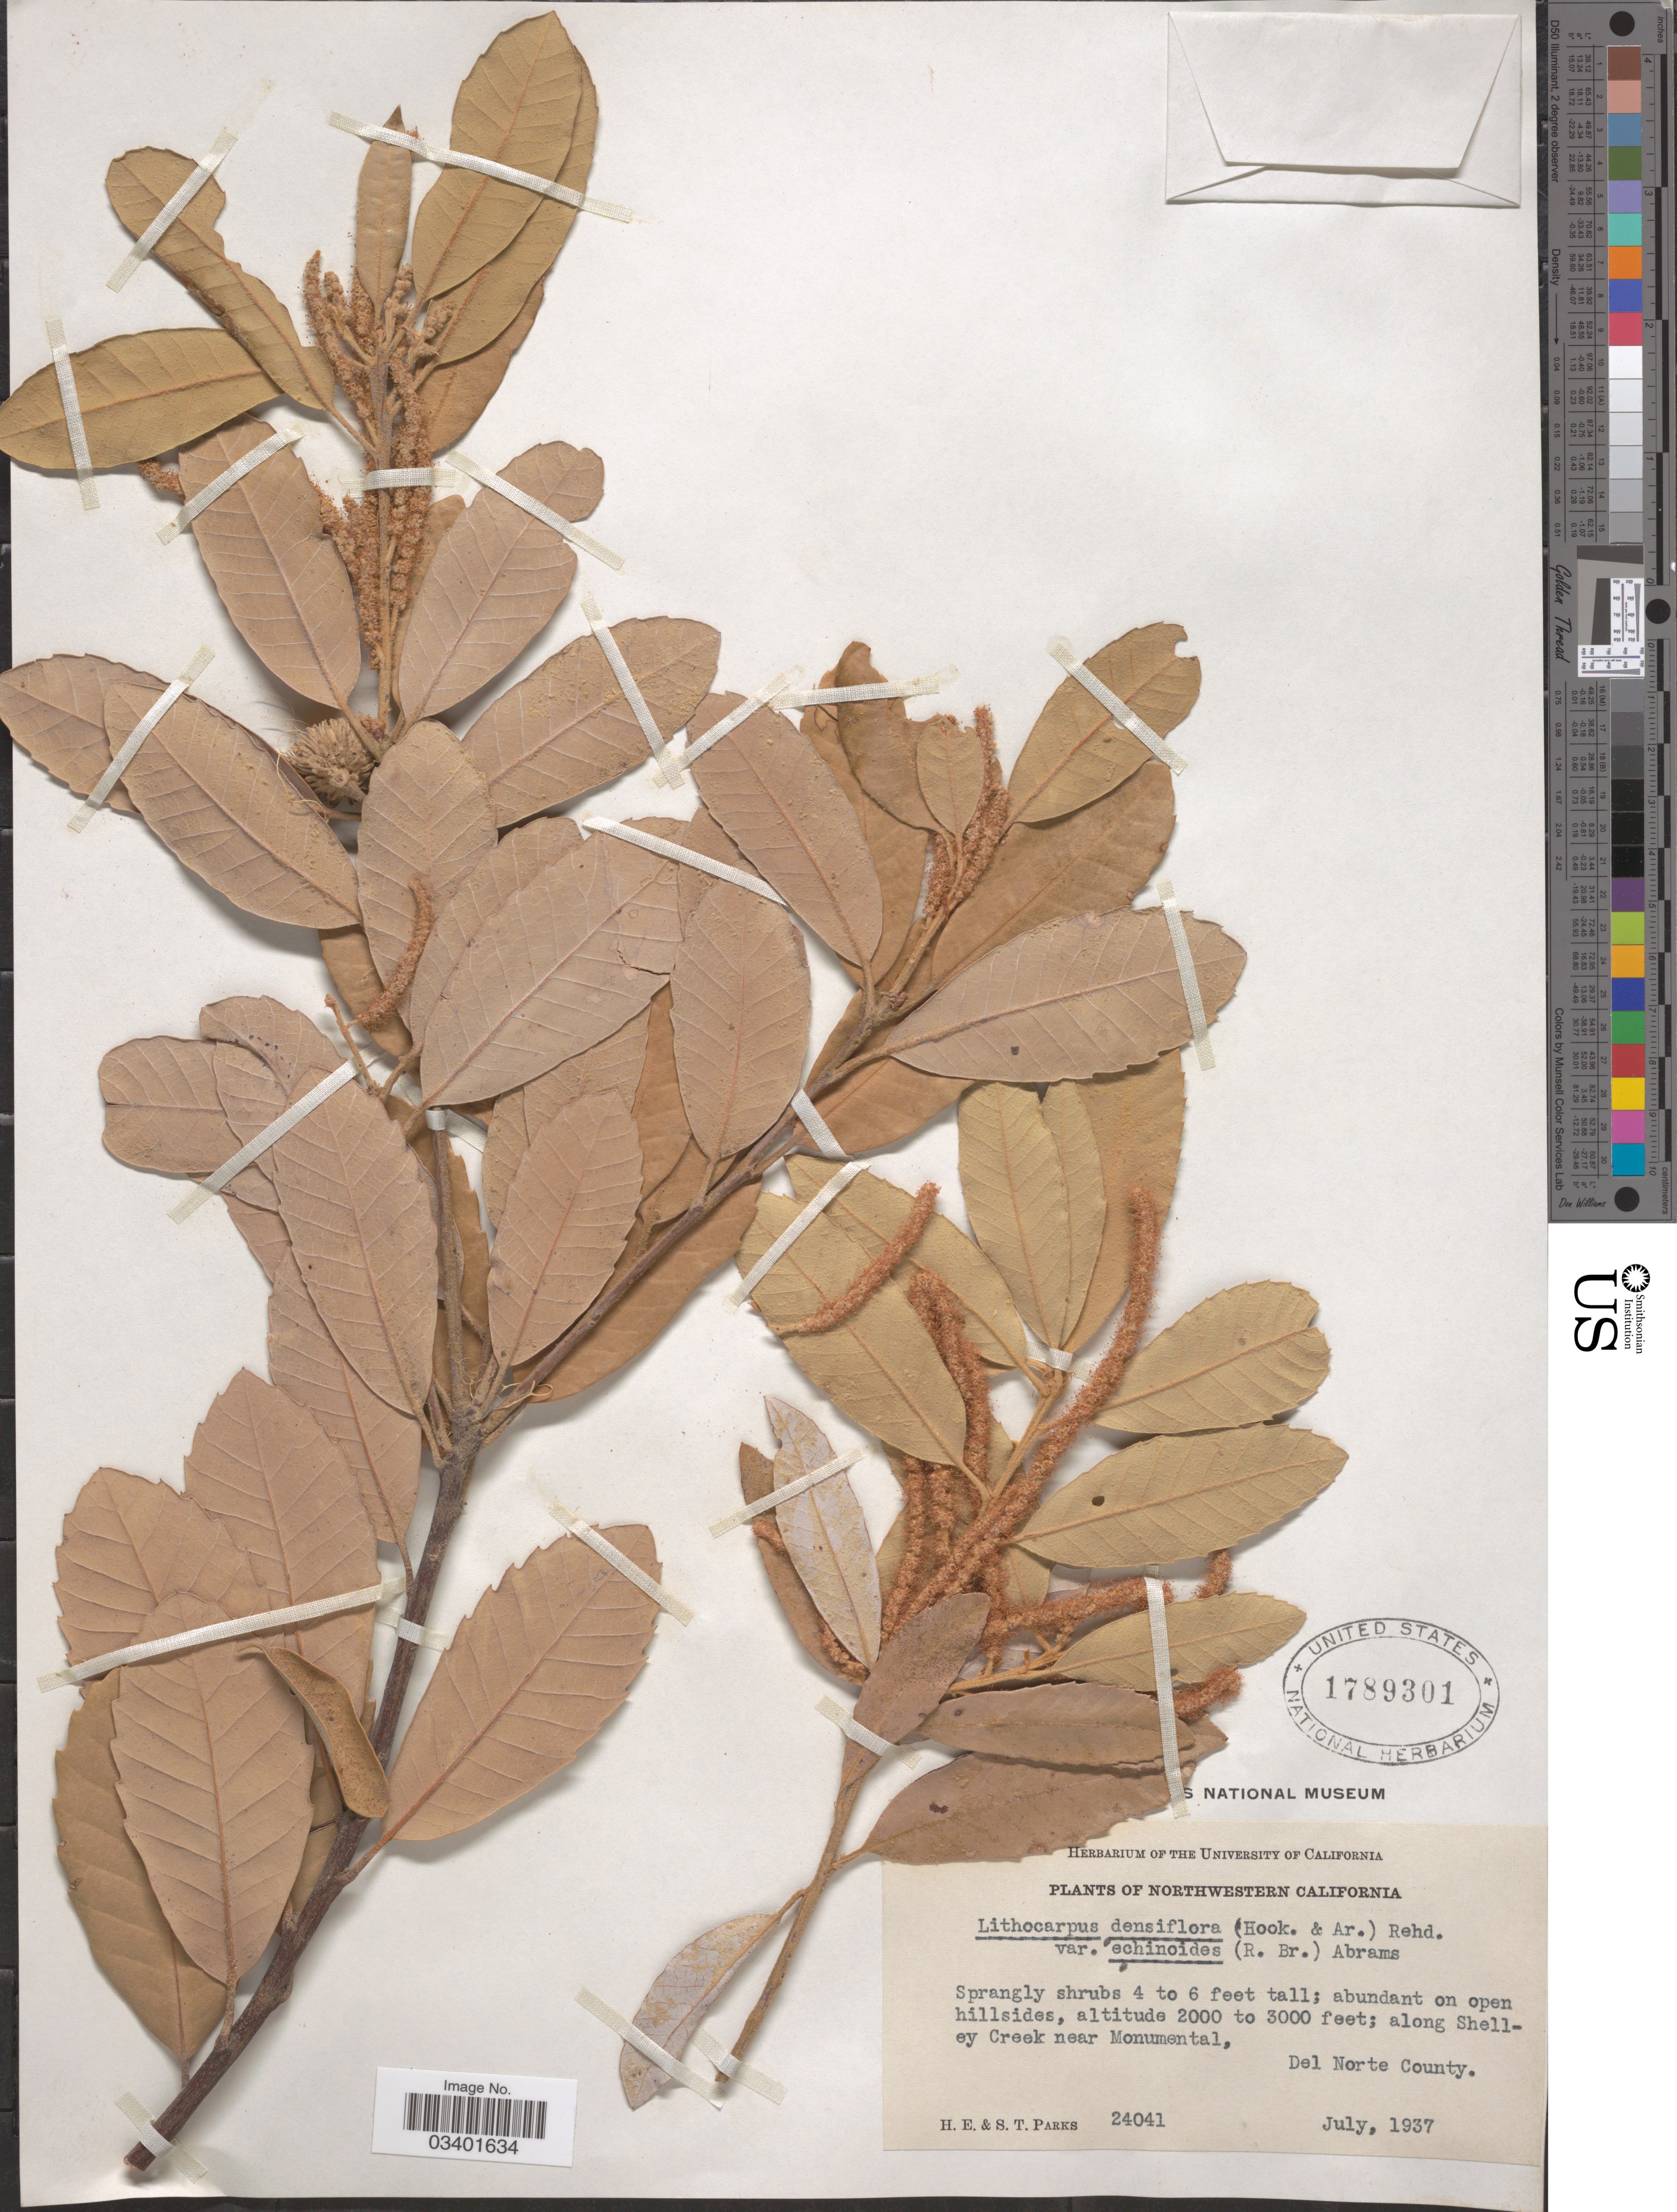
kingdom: Plantae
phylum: Tracheophyta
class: Magnoliopsida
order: Fagales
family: Fagaceae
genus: Notholithocarpus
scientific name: Notholithocarpus densiflorus var. echinoides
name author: (R. Br.ter) P. S. Manos et al.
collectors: H. E. Parks & S. Parks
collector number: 24041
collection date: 1937-07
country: United States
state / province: California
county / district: Del Norte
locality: Northwestern California. Along Shelly Creek near Monumental, Del Norte County.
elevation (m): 610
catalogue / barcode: US 1789301